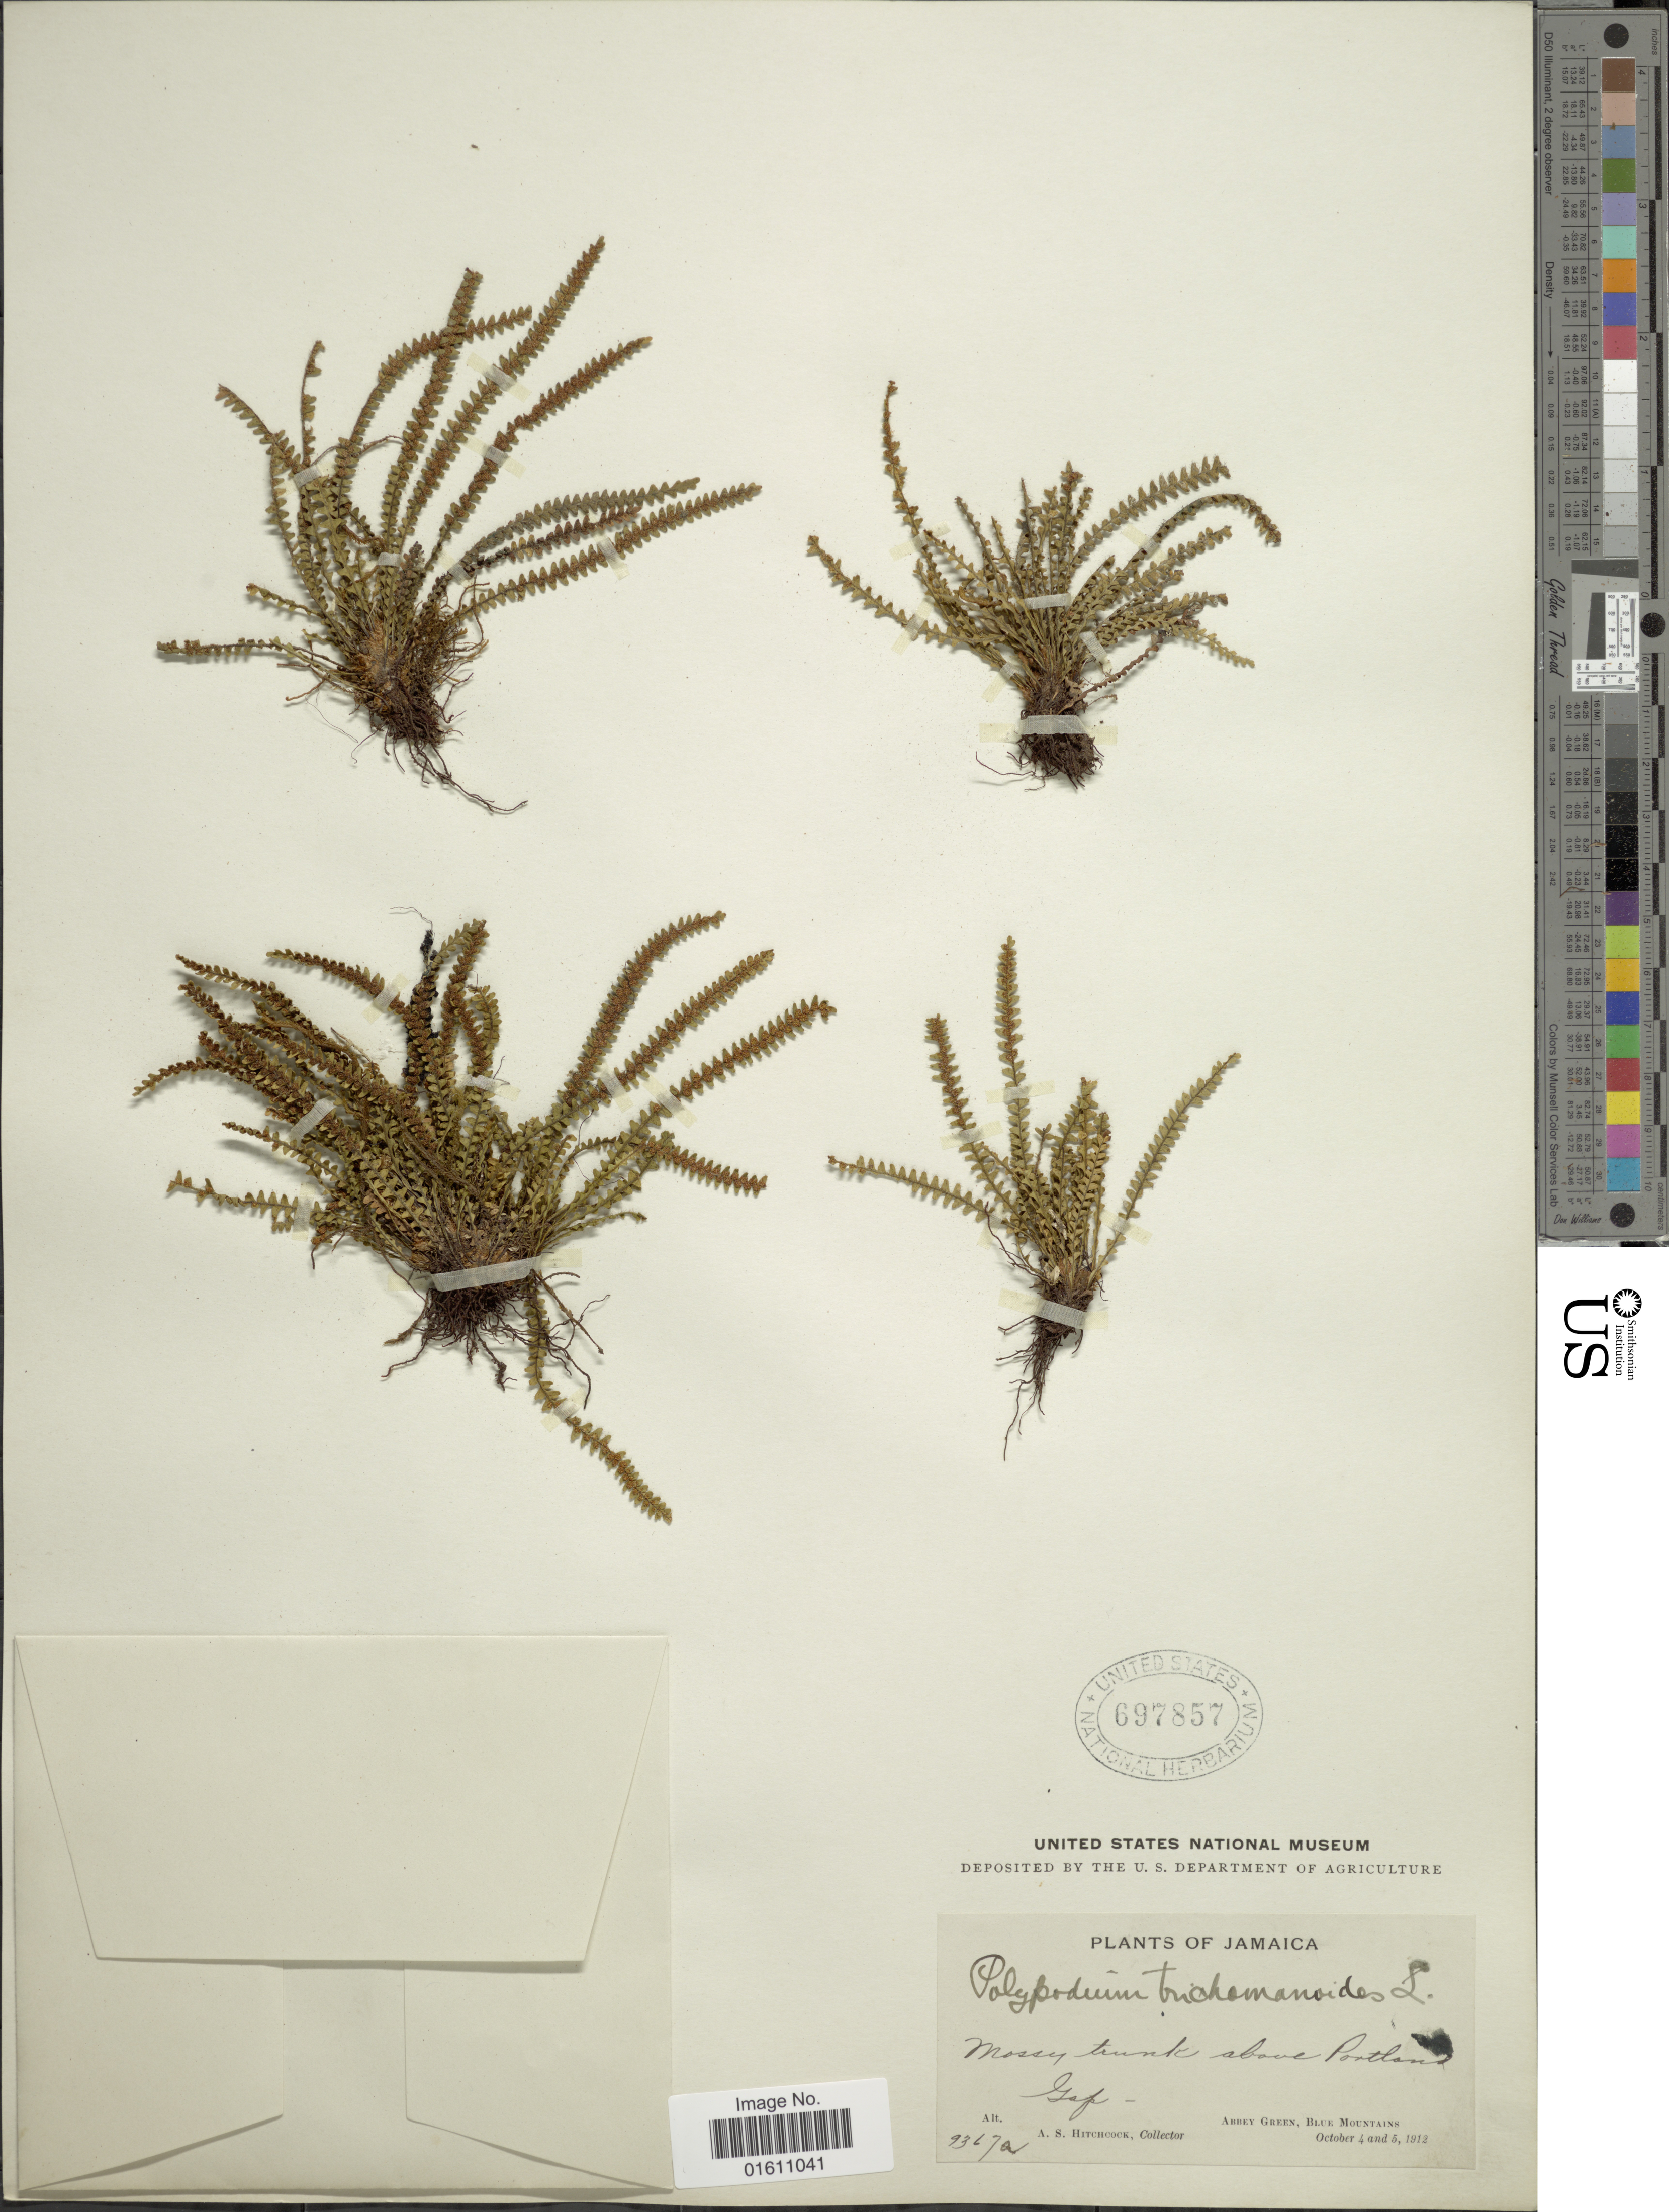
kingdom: Plantae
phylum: Tracheophyta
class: Polypodiopsida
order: Polypodiales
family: Polypodiaceae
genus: Moranopteris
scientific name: Moranopteris trichomanoides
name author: (Sw.) R. Y. Hirai & J. Prado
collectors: A. S. Hitchcock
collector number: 9367a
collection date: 1912-10-01/1912-10-05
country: Jamaica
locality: Mossy trunk above Portland, Gap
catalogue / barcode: US 697857